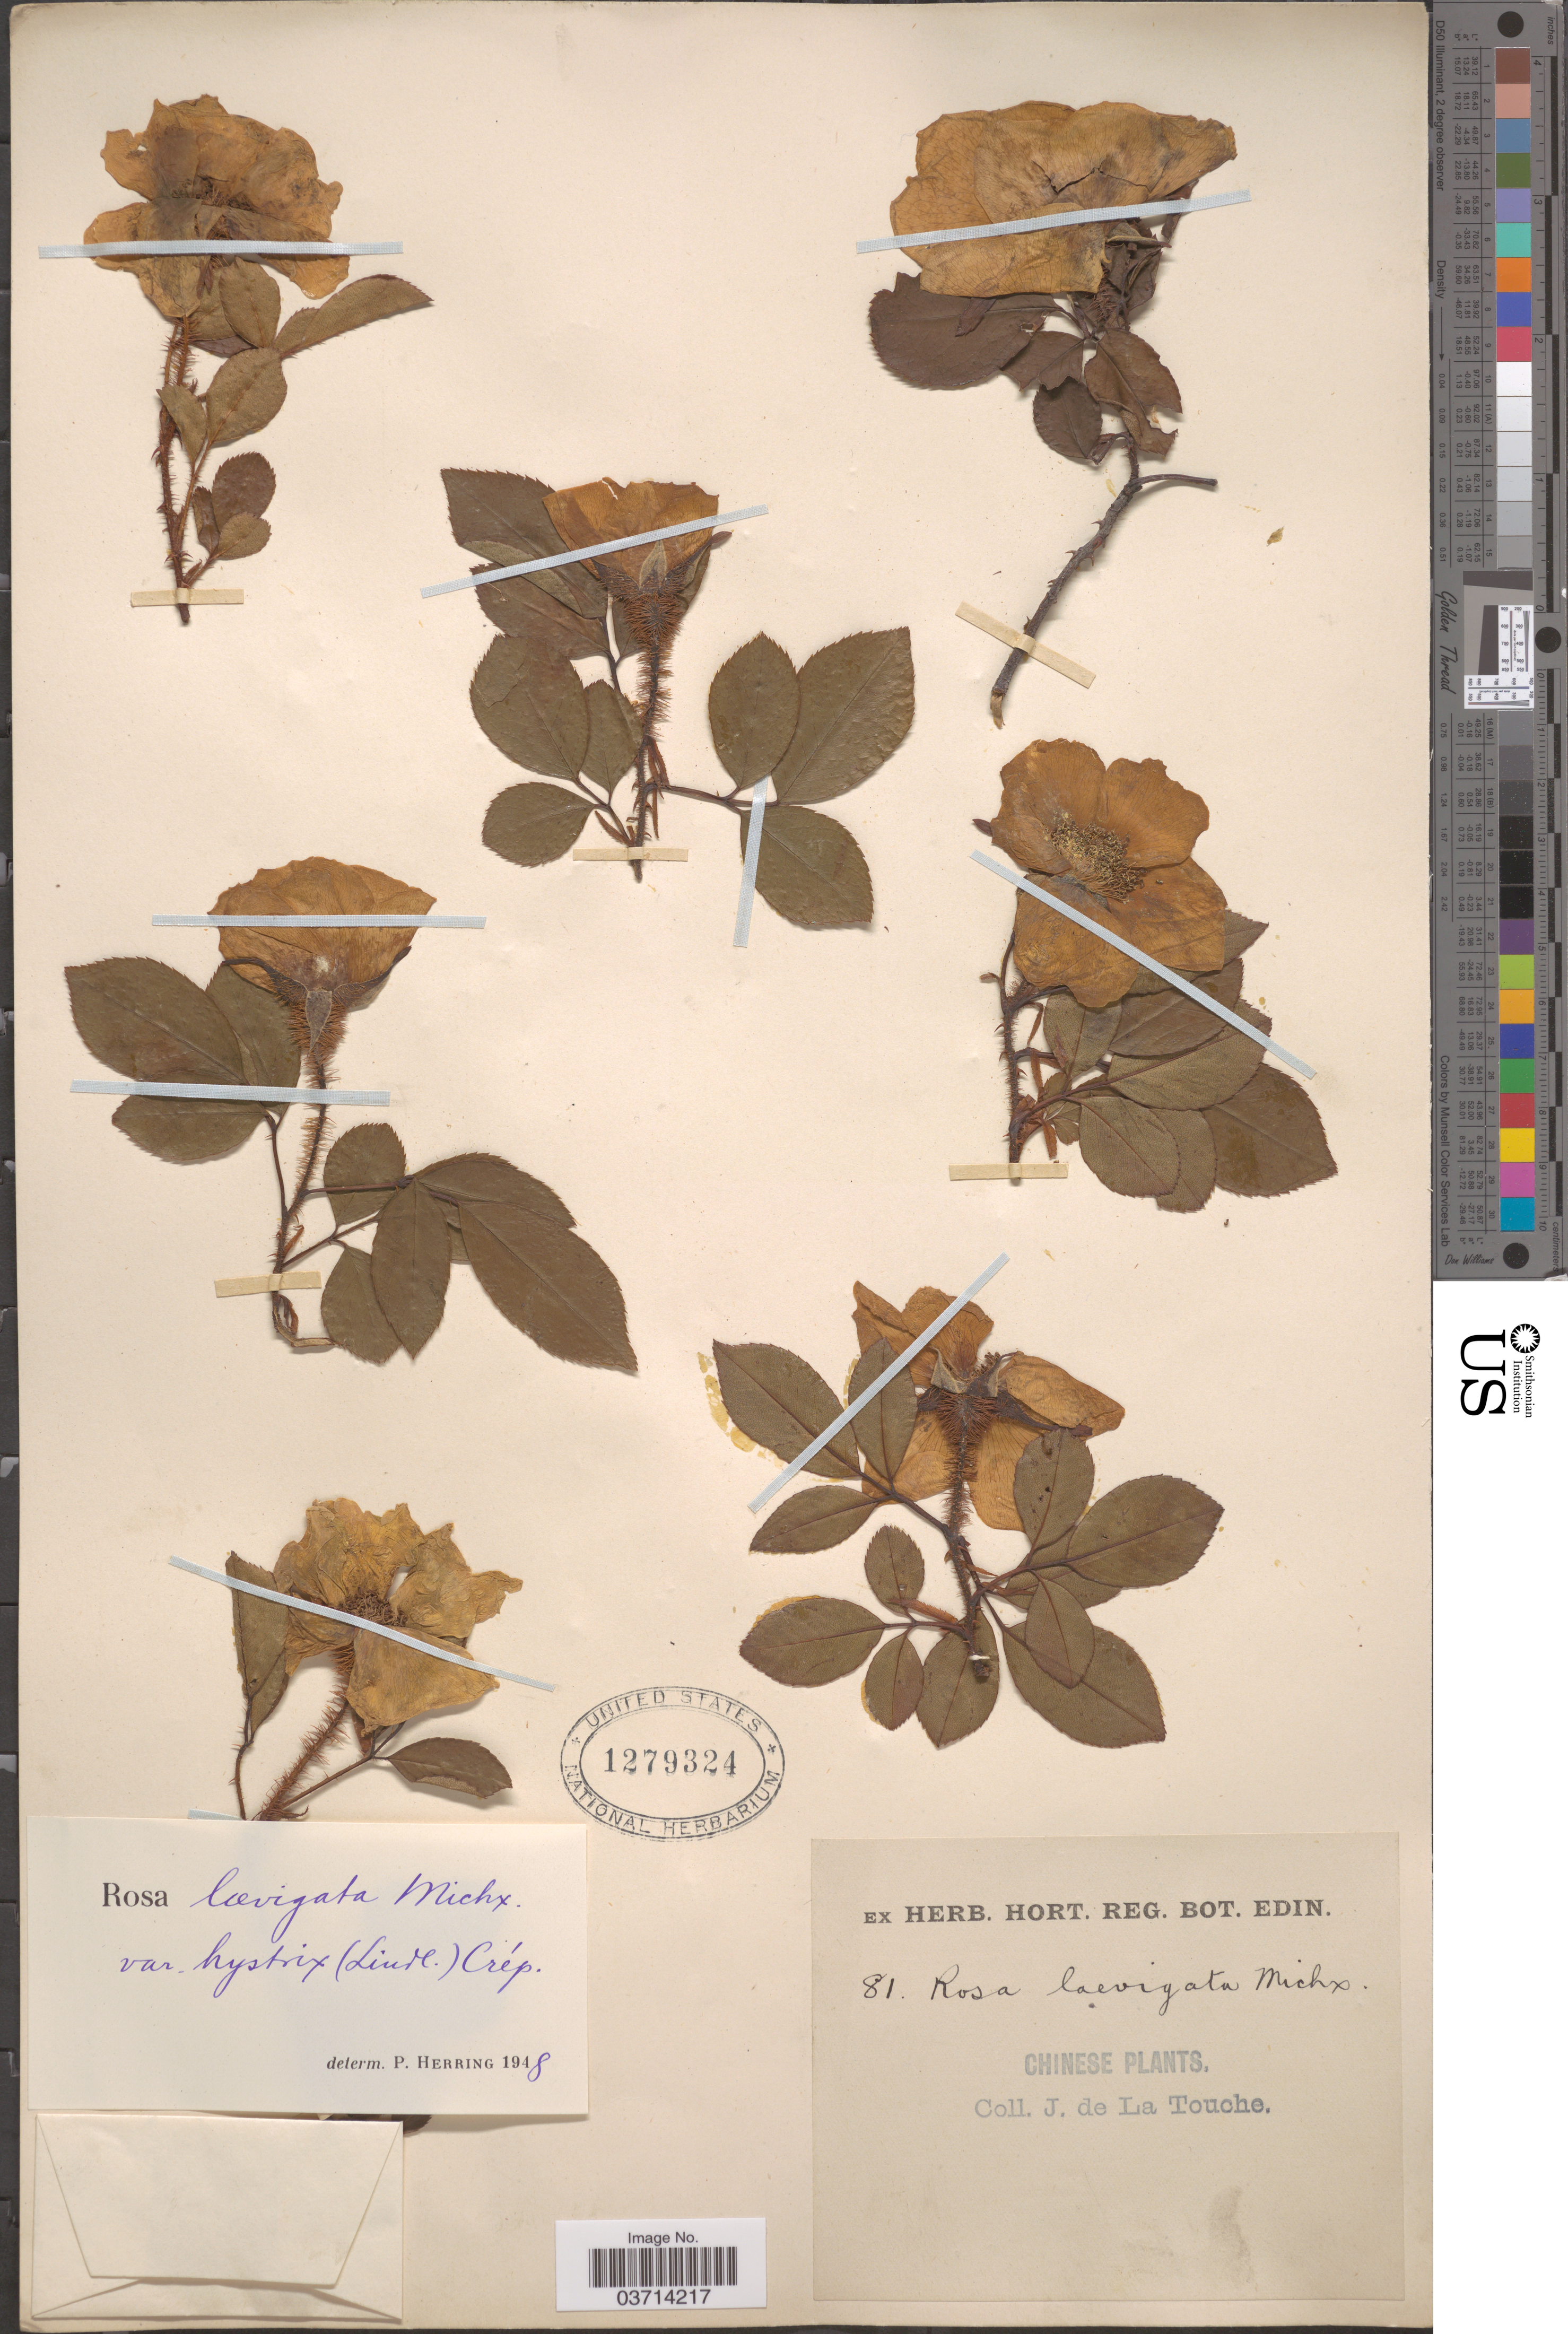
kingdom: Plantae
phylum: Tracheophyta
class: Magnoliopsida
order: Rosales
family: Rosaceae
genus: Rosa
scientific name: Rosa laevigata var. hystrix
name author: (Lindl.) Crép.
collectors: J. de la Touche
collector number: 81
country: China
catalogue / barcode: US 1279324